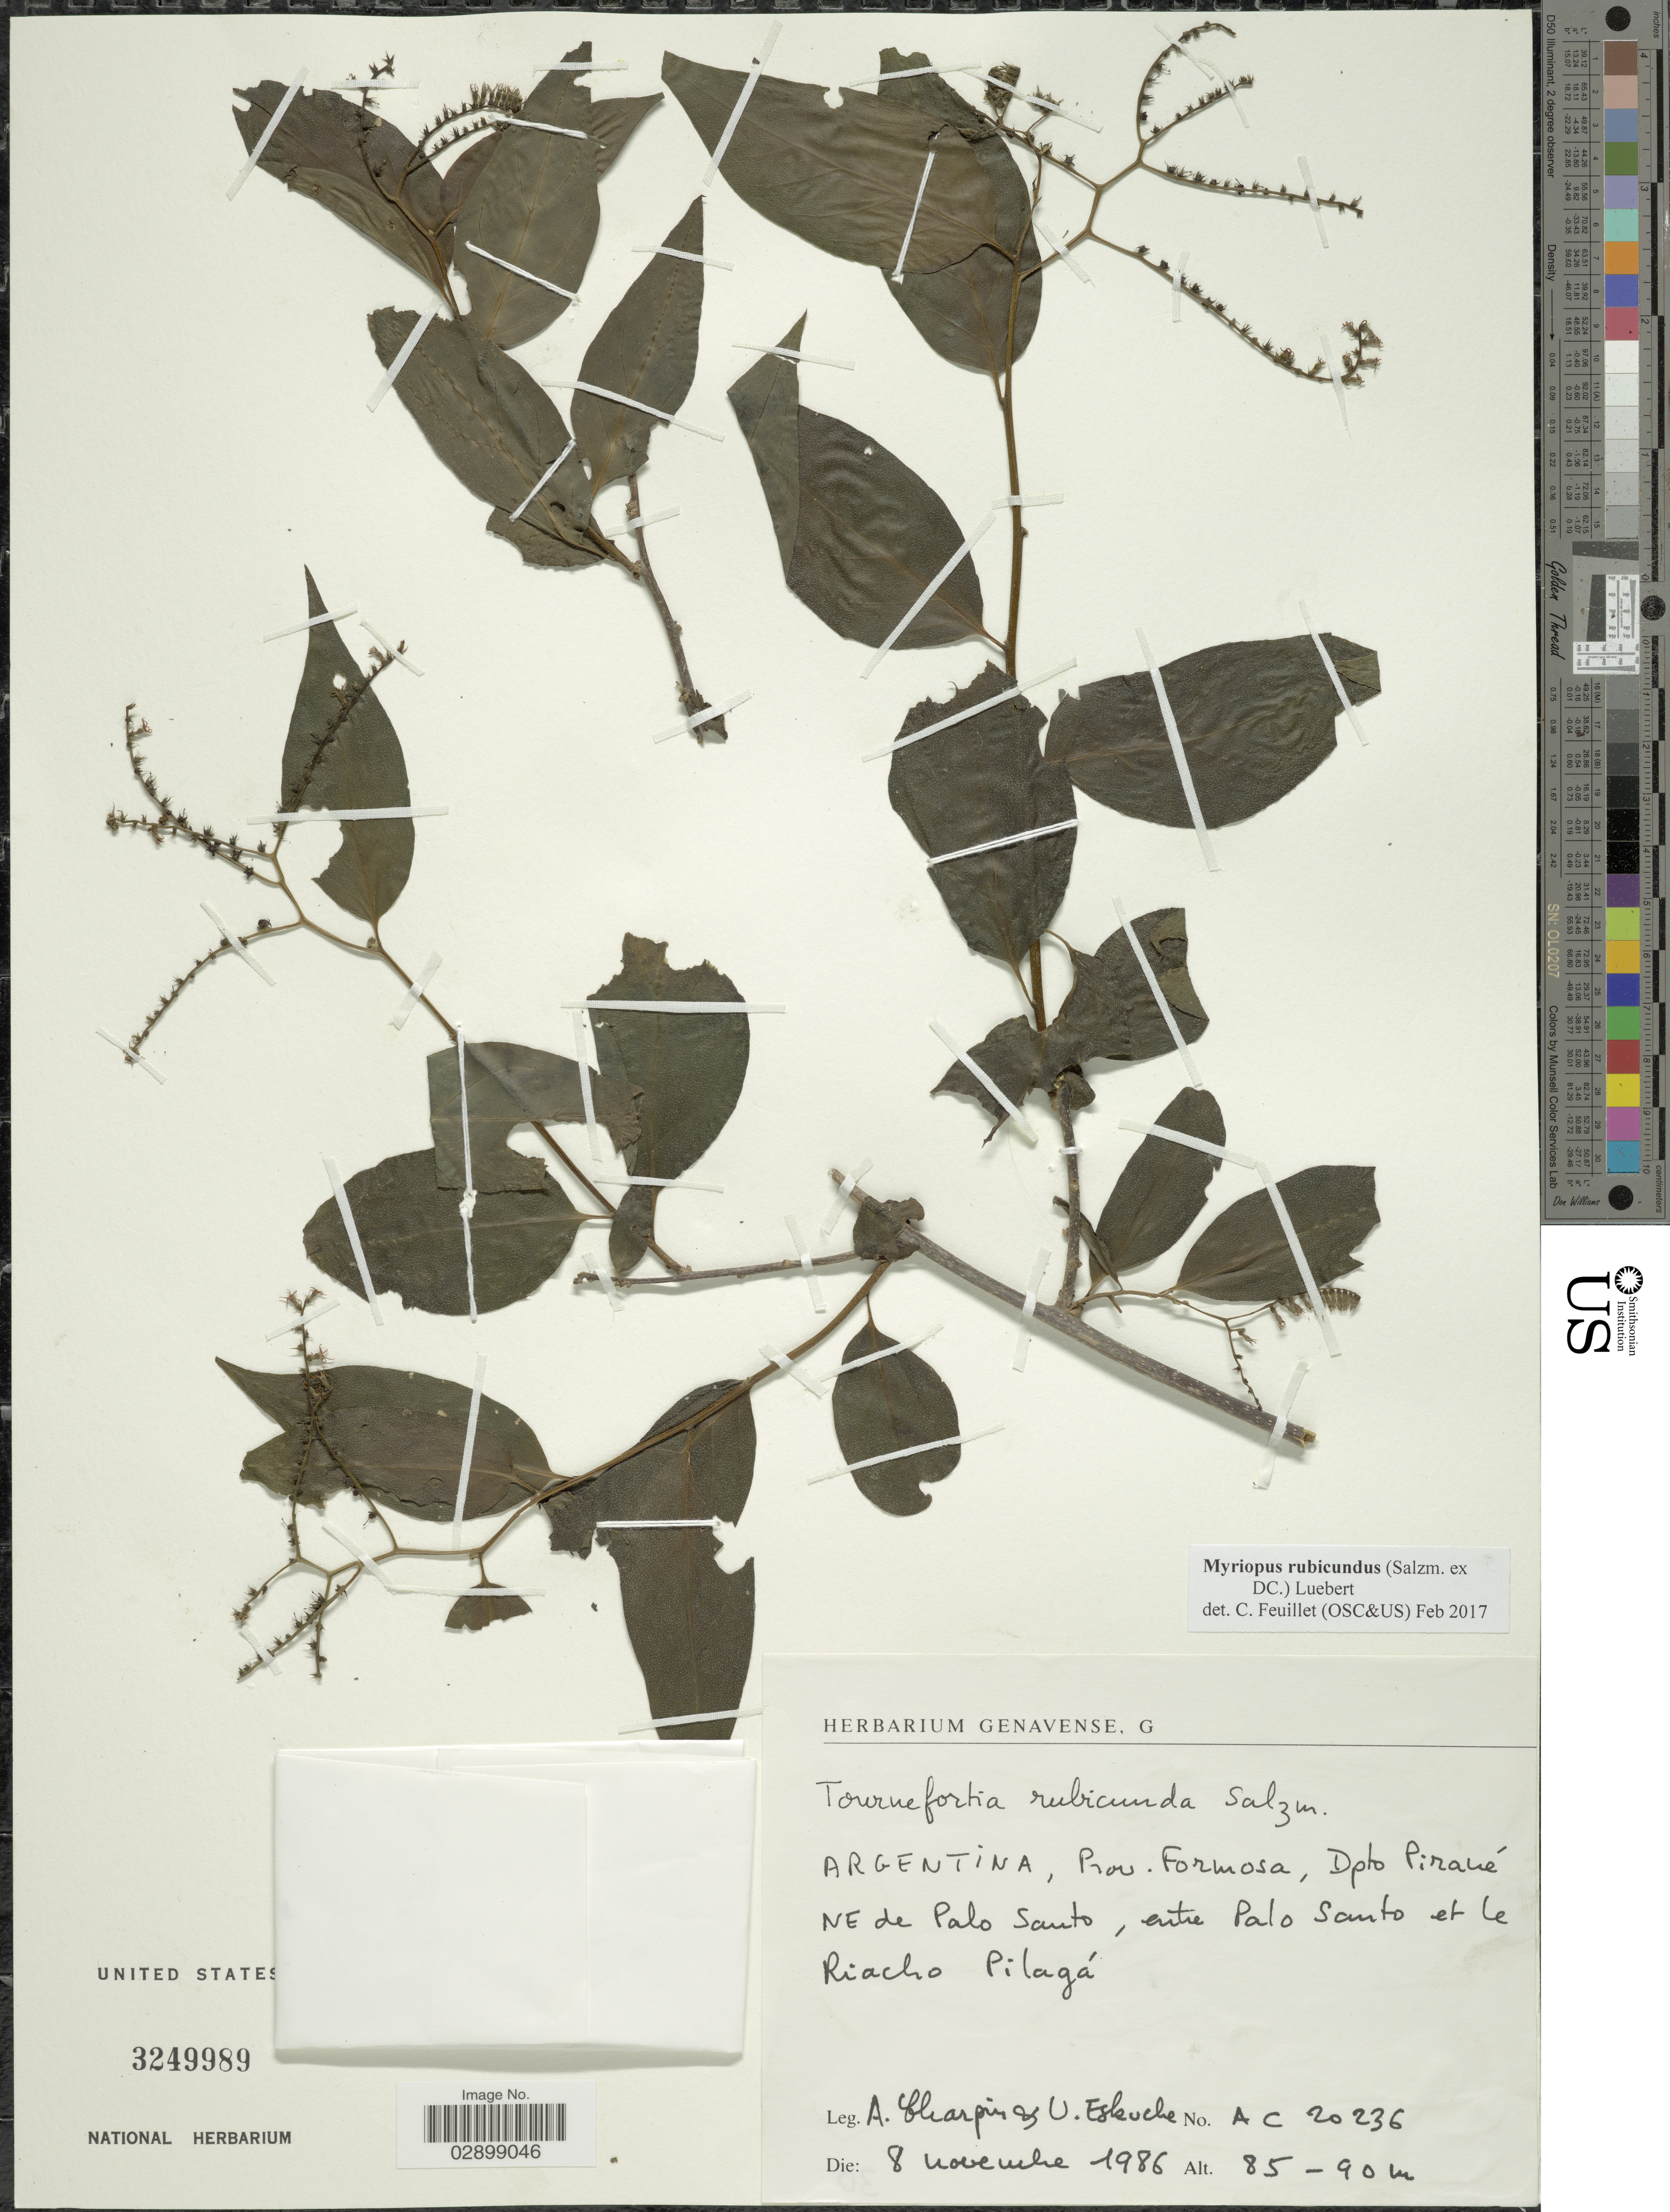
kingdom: Plantae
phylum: Tracheophyta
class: Magnoliopsida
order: Boraginales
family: Heliotropiaceae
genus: Myriopus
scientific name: Myriopus rubicundus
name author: (Salzm. ex DC.)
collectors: A. Charpin & U. Eskuche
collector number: AC20236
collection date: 1986-11-08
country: Argentina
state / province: Formosa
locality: Dpto Pirané NE de Palo Santo, entre Palo Santo et le Riacho Pilagá.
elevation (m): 85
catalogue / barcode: US 3249989